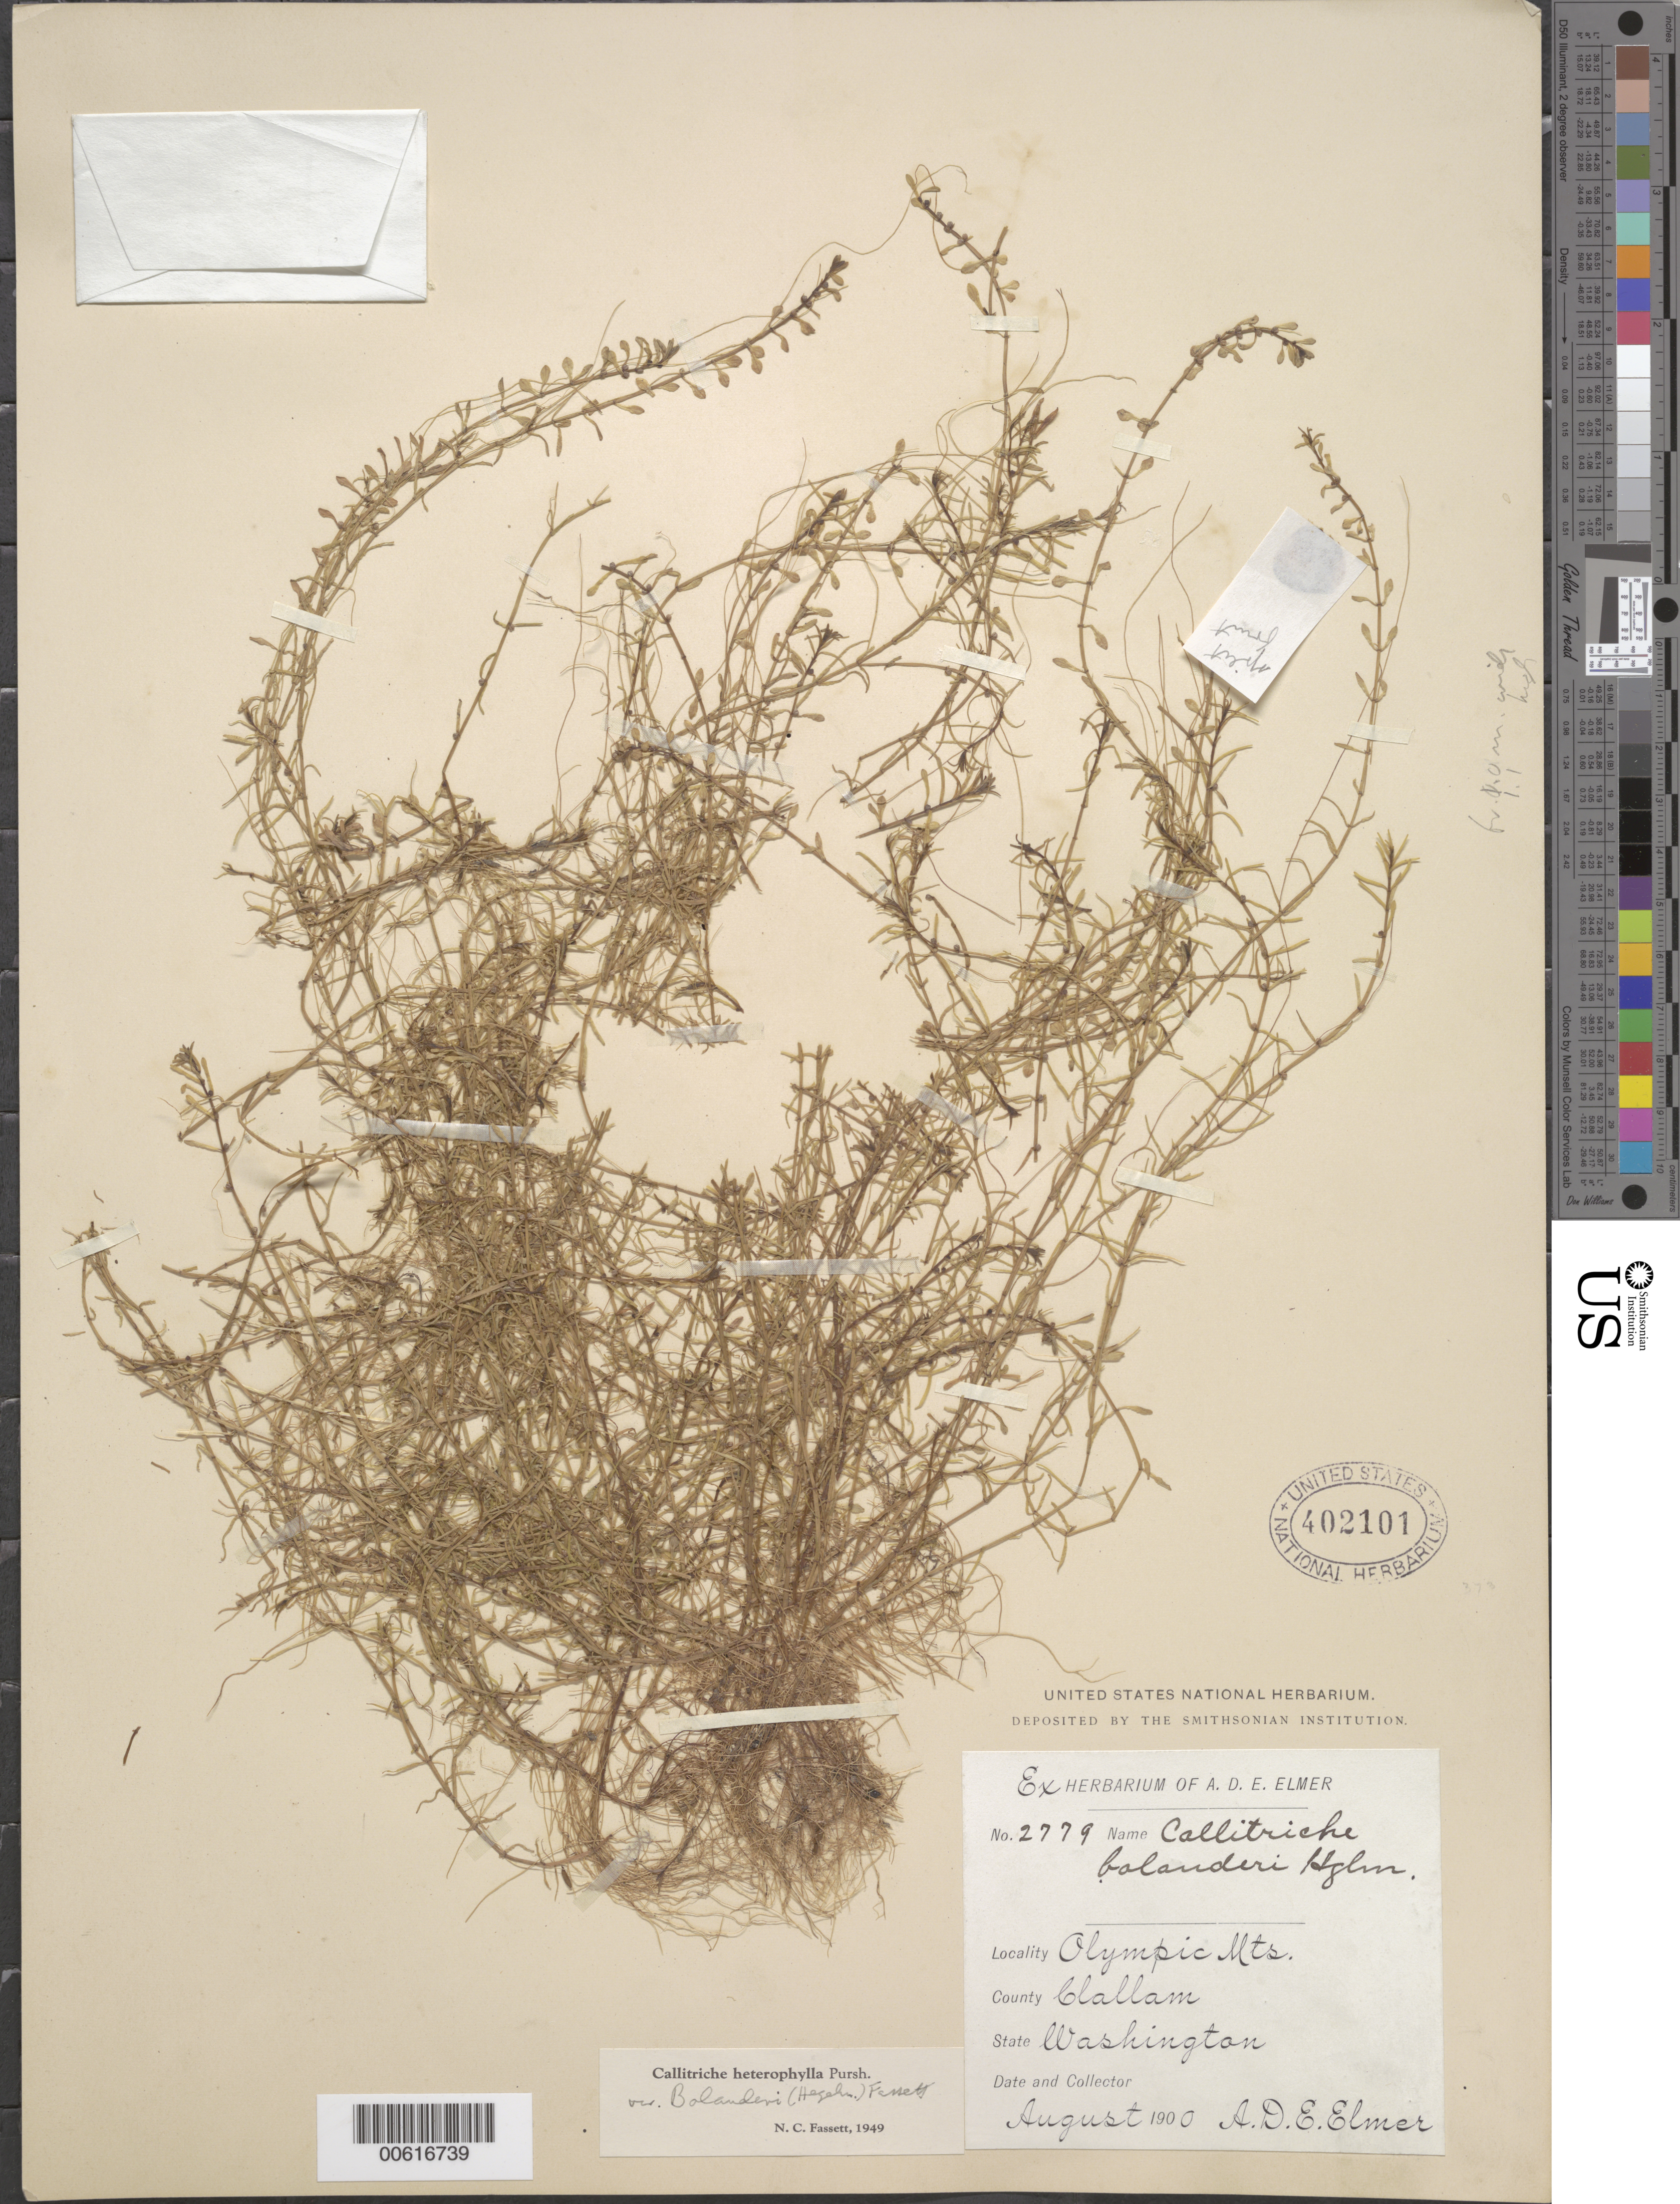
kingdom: Plantae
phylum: Tracheophyta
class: Magnoliopsida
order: Lamiales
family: Plantaginaceae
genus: Callitriche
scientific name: Callitriche heterophylla var. bolanderi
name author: (Hegelm.) Fassett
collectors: A. D. E. Elmer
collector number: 2779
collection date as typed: Aug 1900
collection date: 1900-08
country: United States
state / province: Washington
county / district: Clallam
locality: Olympic Mts.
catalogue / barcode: US 402101